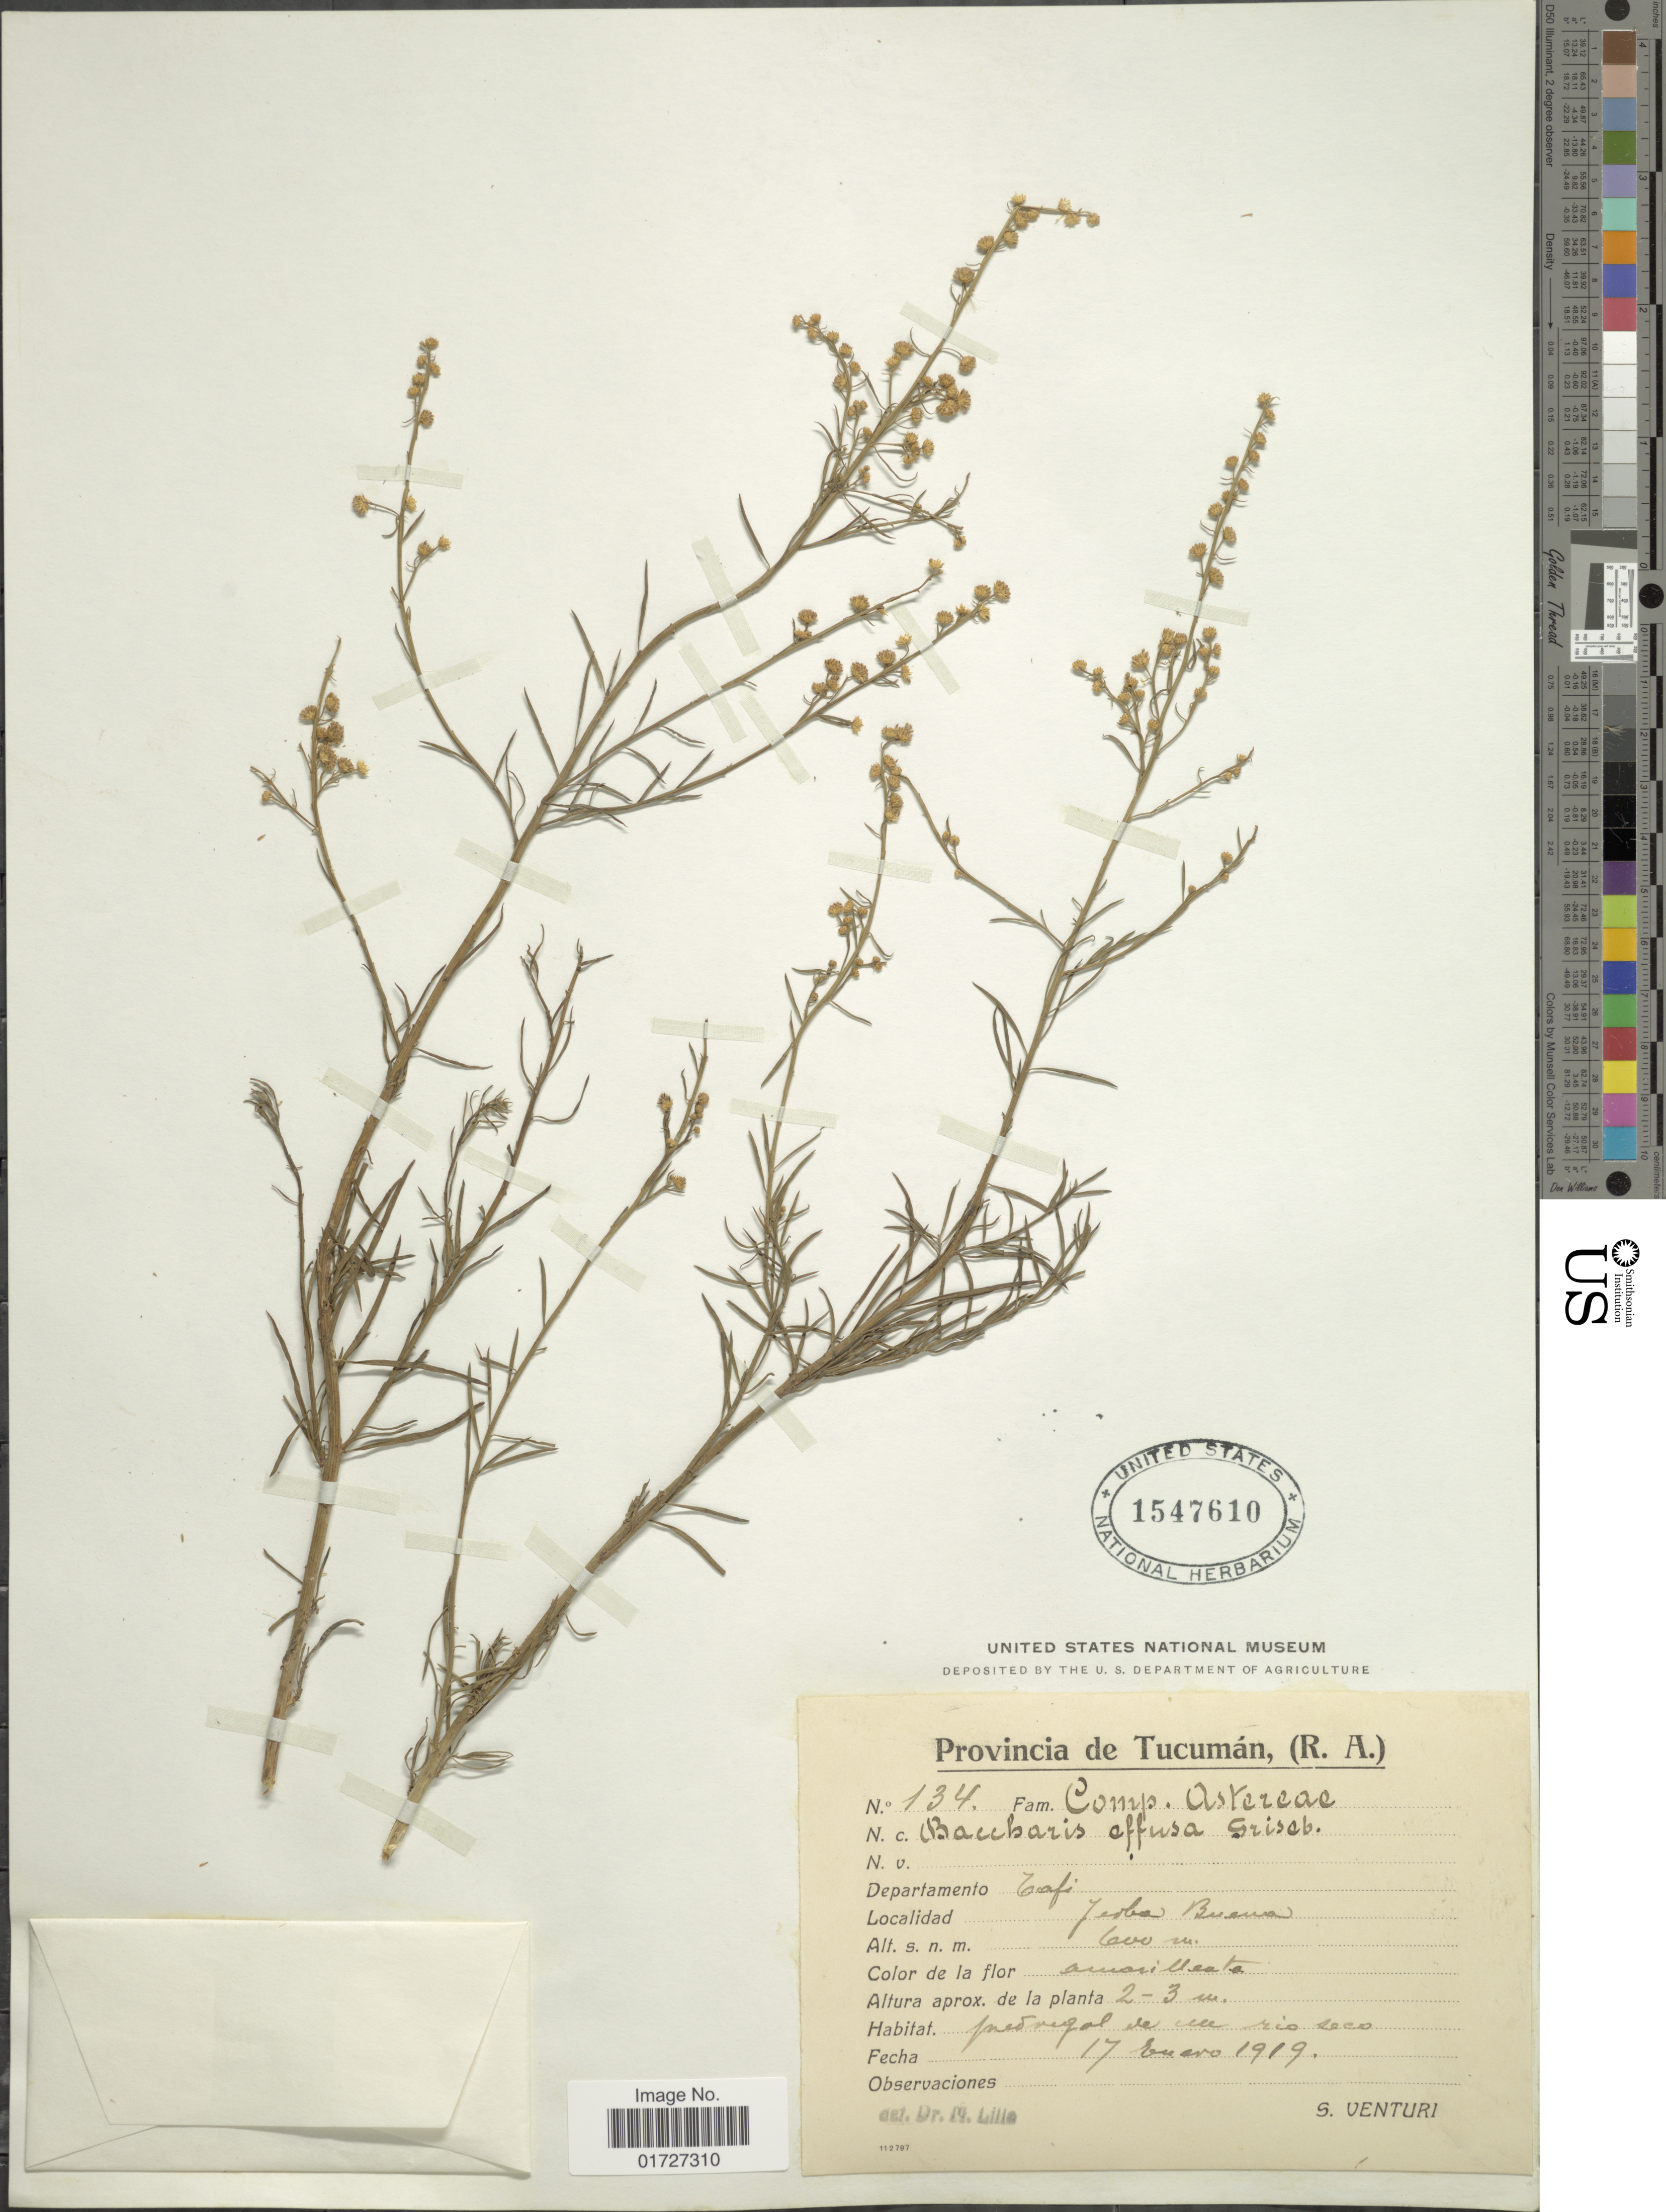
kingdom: Plantae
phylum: Tracheophyta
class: Magnoliopsida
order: Asterales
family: Asteraceae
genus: Baccharis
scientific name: Baccharis effusa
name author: Griseb.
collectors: S. Venturi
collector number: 134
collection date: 1919-01-17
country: Argentina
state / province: Tucuman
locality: Departamento Tafi, Jeob Buena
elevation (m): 600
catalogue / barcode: US 1547610